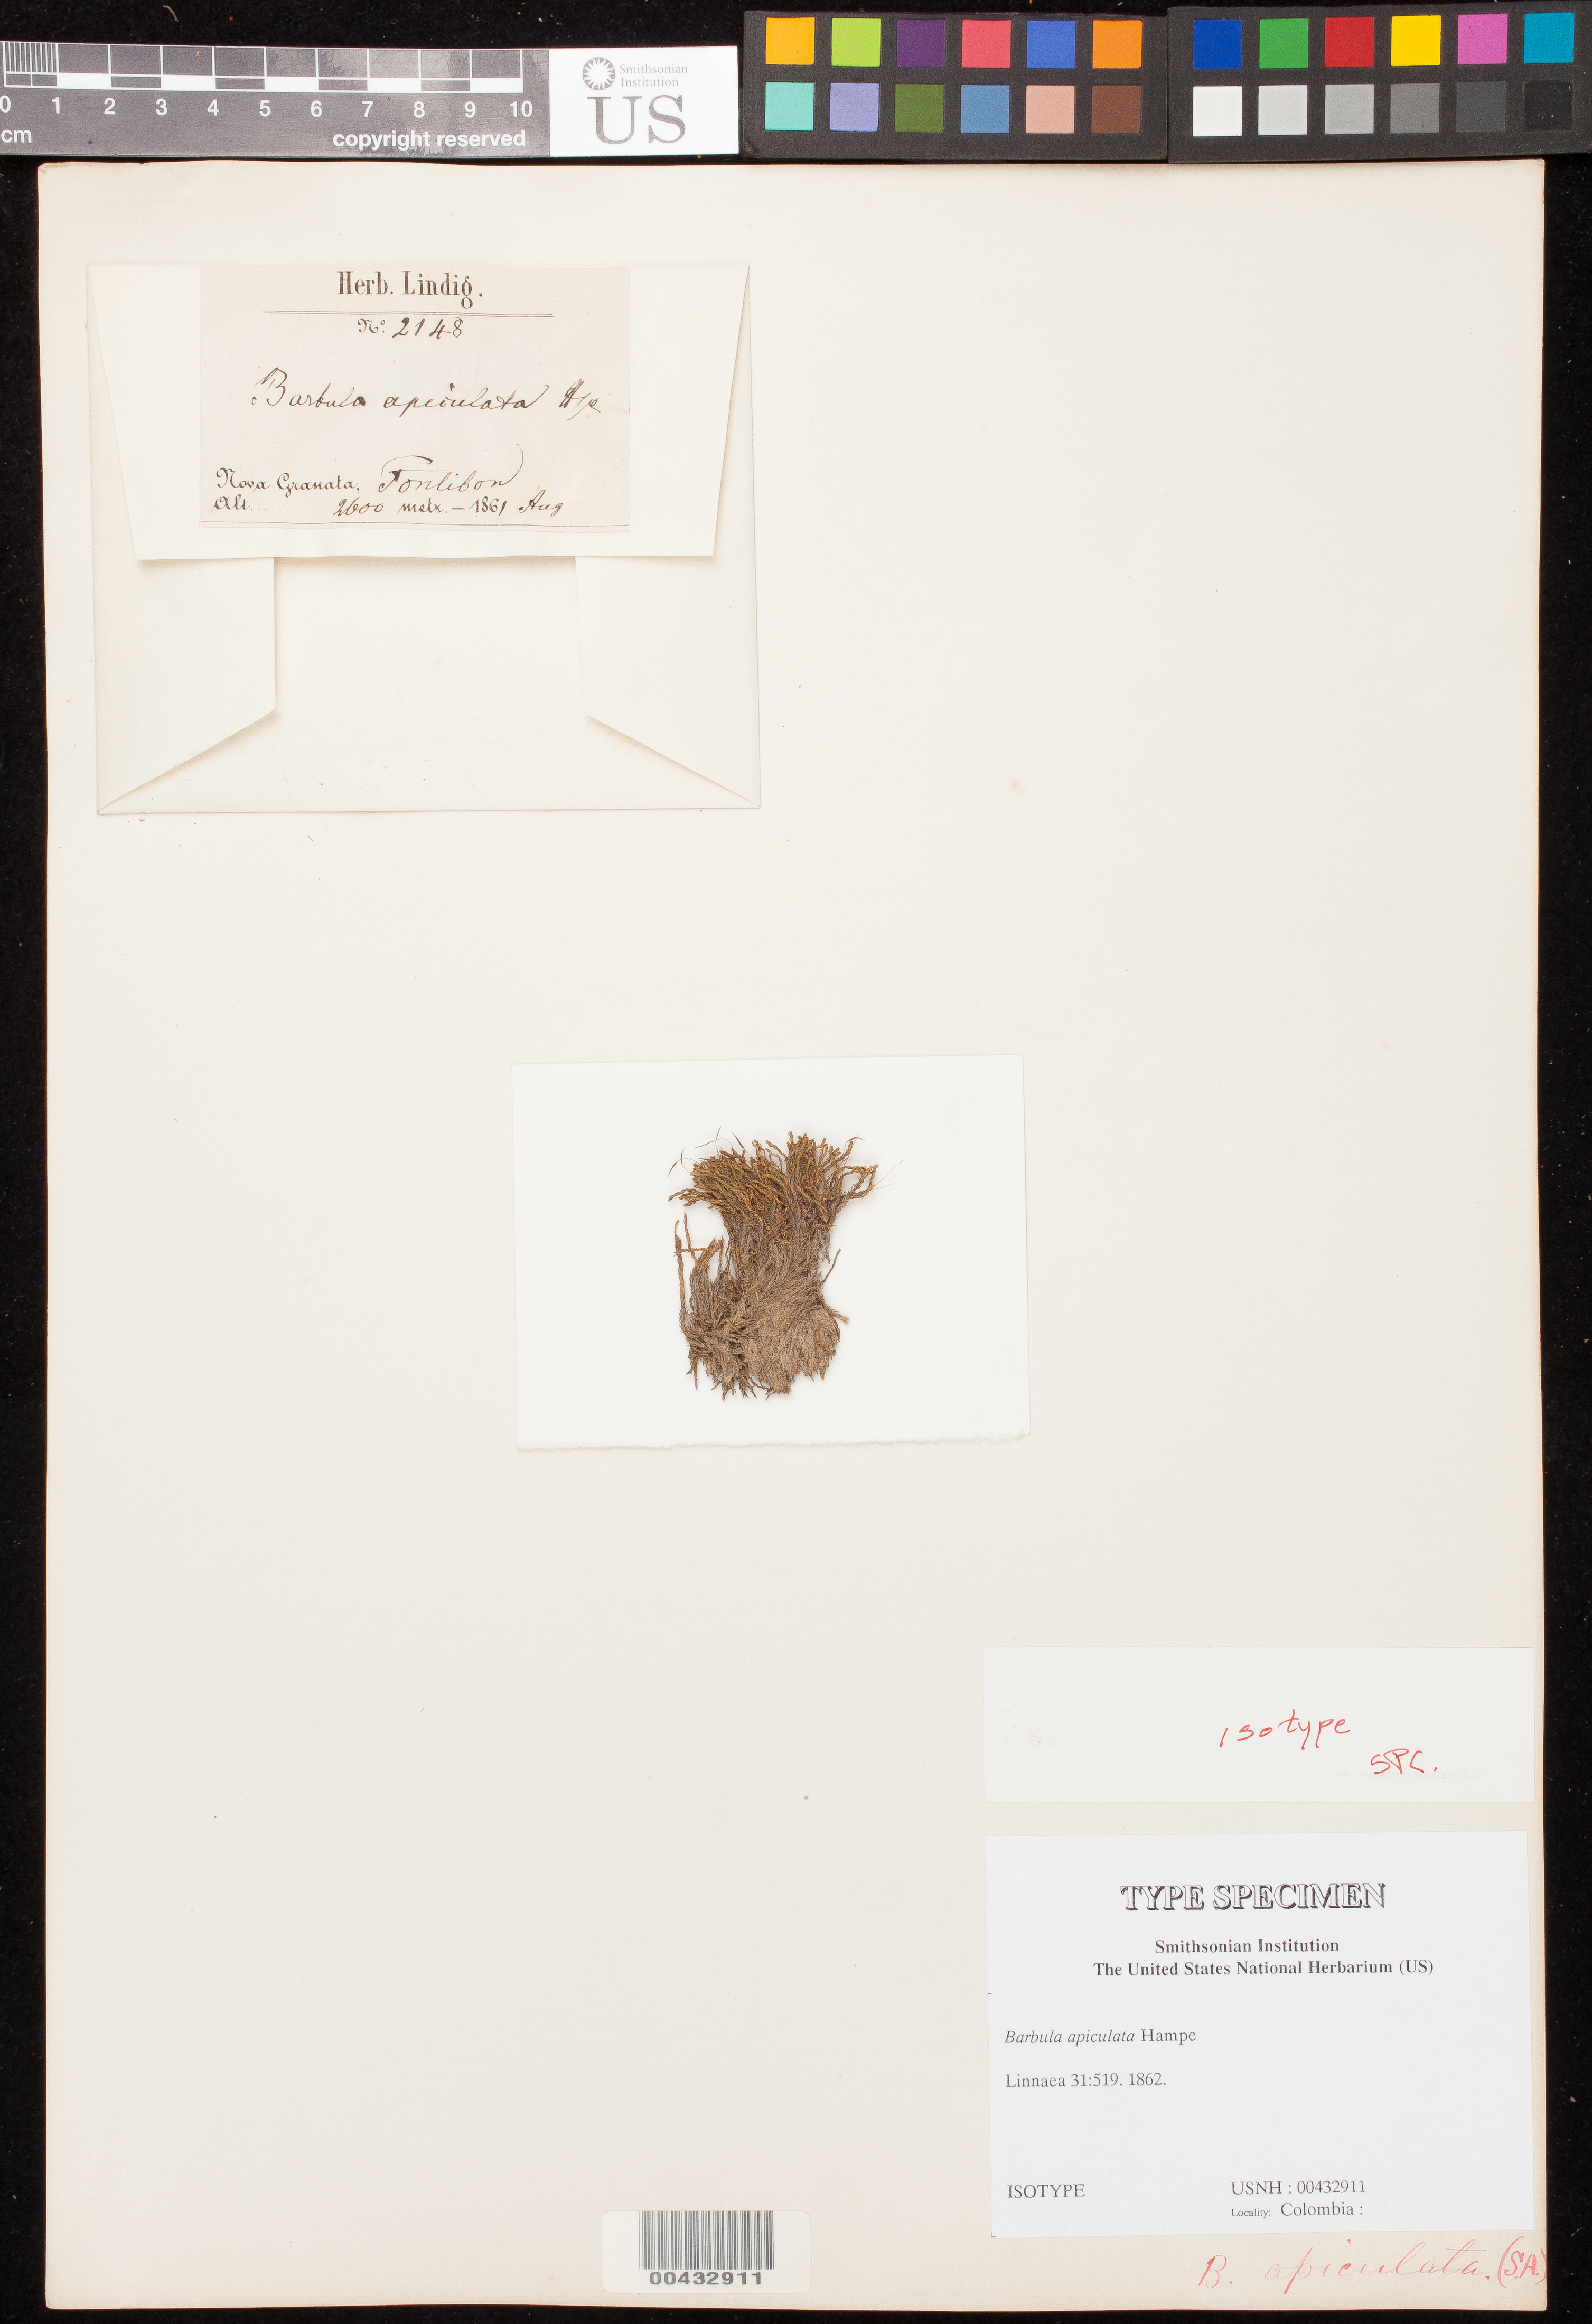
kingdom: Plantae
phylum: Bryophyta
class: Bryopsida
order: Pottiales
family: Pottiaceae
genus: Barbula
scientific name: Barbula apiculata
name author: Hampe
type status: Isotype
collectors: A. Lindig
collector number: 2148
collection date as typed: Aug 1861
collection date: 1861-08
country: Colombia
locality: Fontibon.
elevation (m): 2600